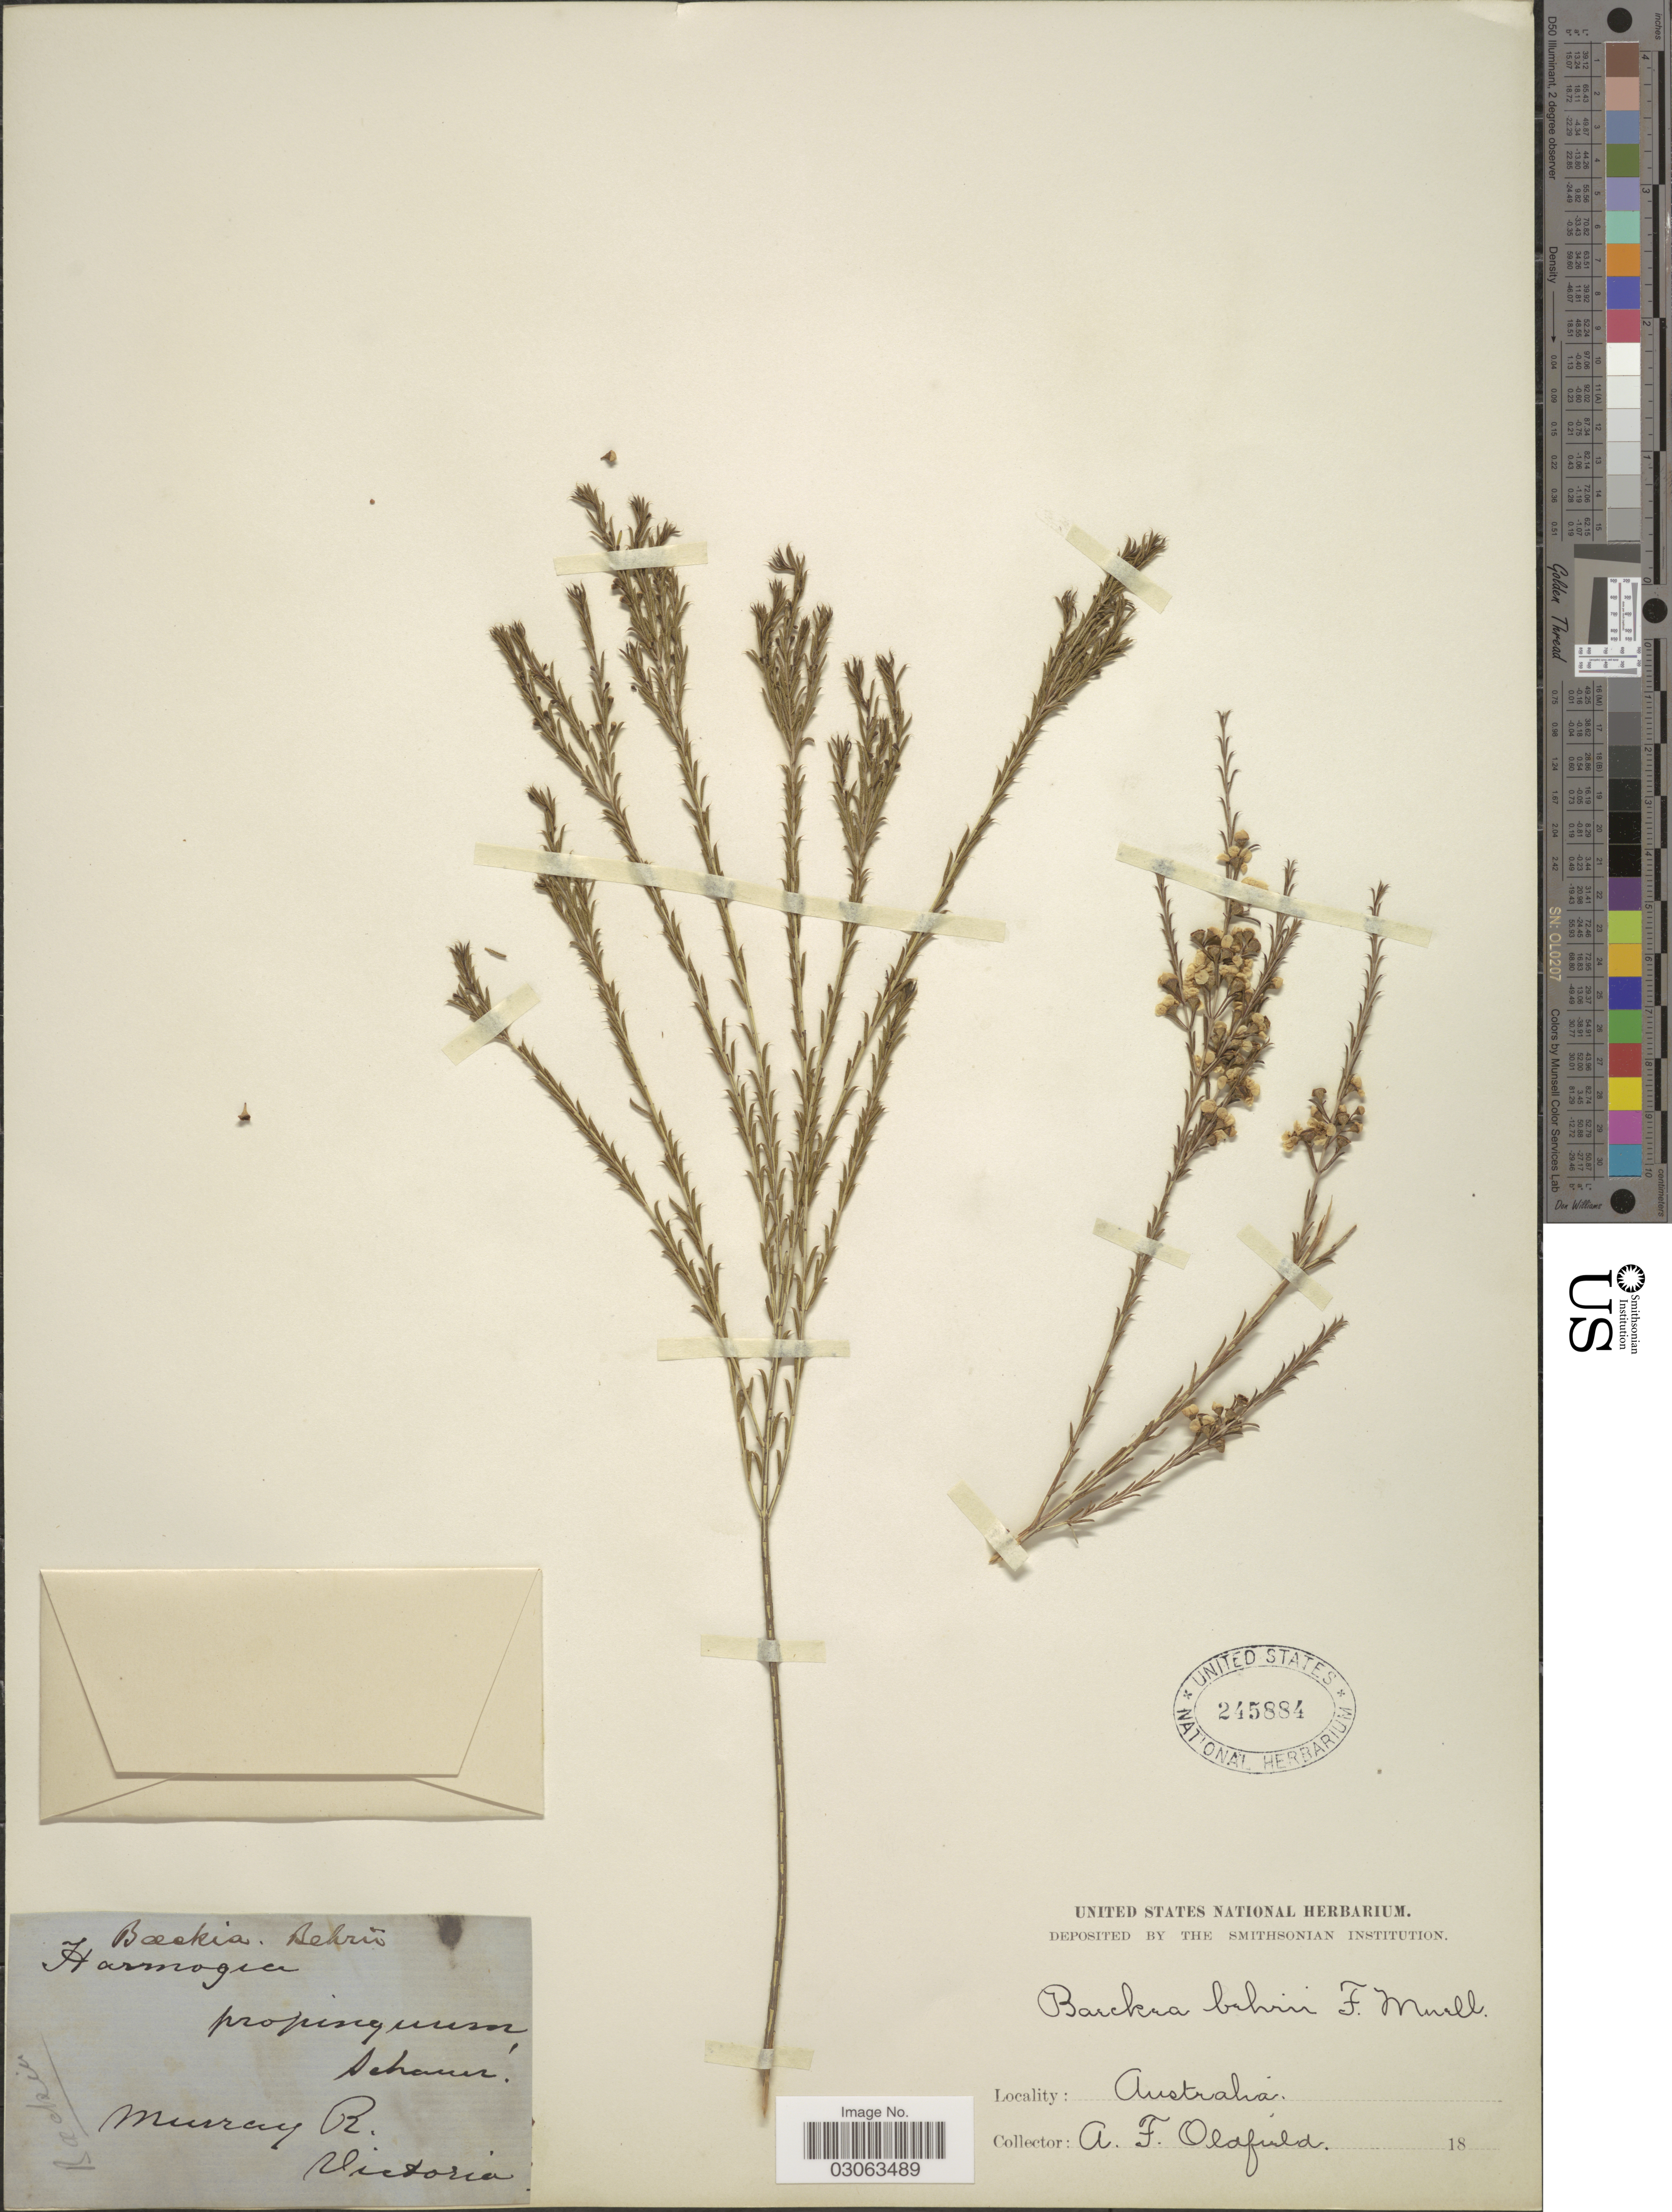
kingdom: Plantae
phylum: Tracheophyta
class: Magnoliopsida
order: Myrtales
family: Myrtaceae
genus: Hysterobaeckea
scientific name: Hysterobaeckea behrii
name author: (Schltdl.) Rye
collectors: A. Oldfield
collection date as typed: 18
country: Australia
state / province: Victoria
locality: Murray R. Victoria.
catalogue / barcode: US 245884